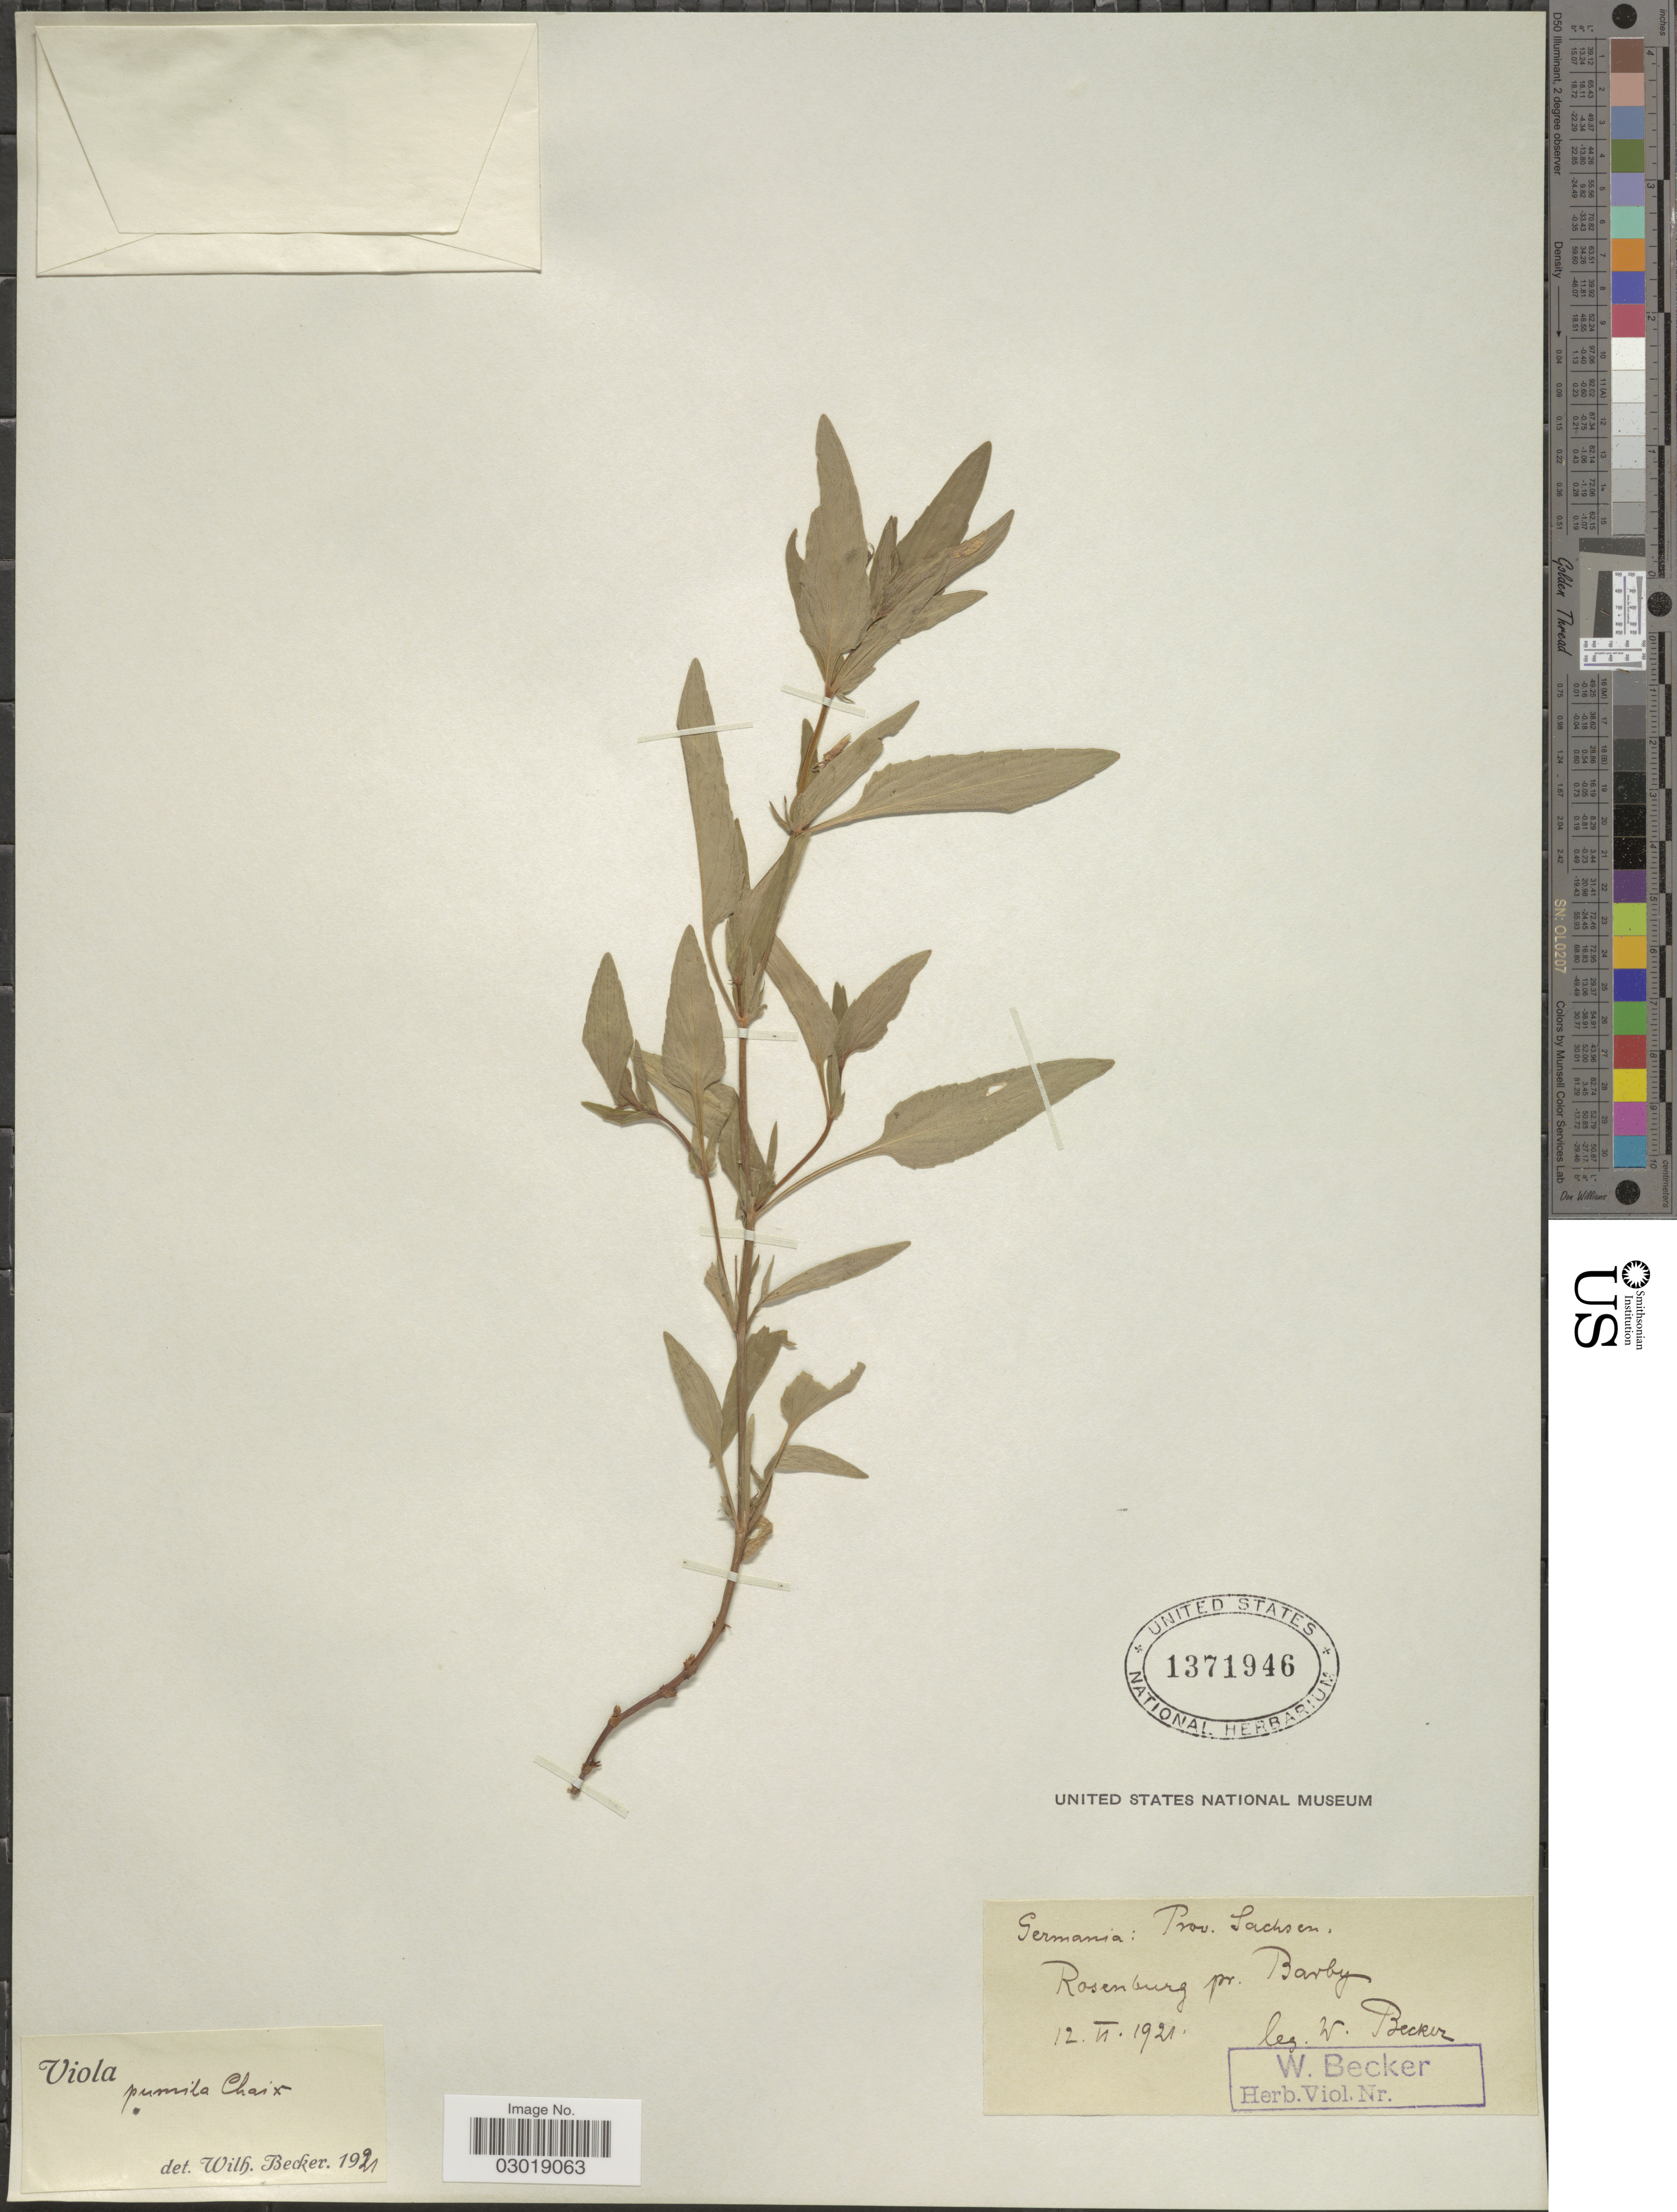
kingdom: Plantae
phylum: Tracheophyta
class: Magnoliopsida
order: Malpighiales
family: Violaceae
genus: Viola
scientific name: Viola pumila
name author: Chaix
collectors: W. Becker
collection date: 1921-06-12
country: Germany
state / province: Sachsen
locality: Rosenburg pr. Barby.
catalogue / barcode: US 1371946